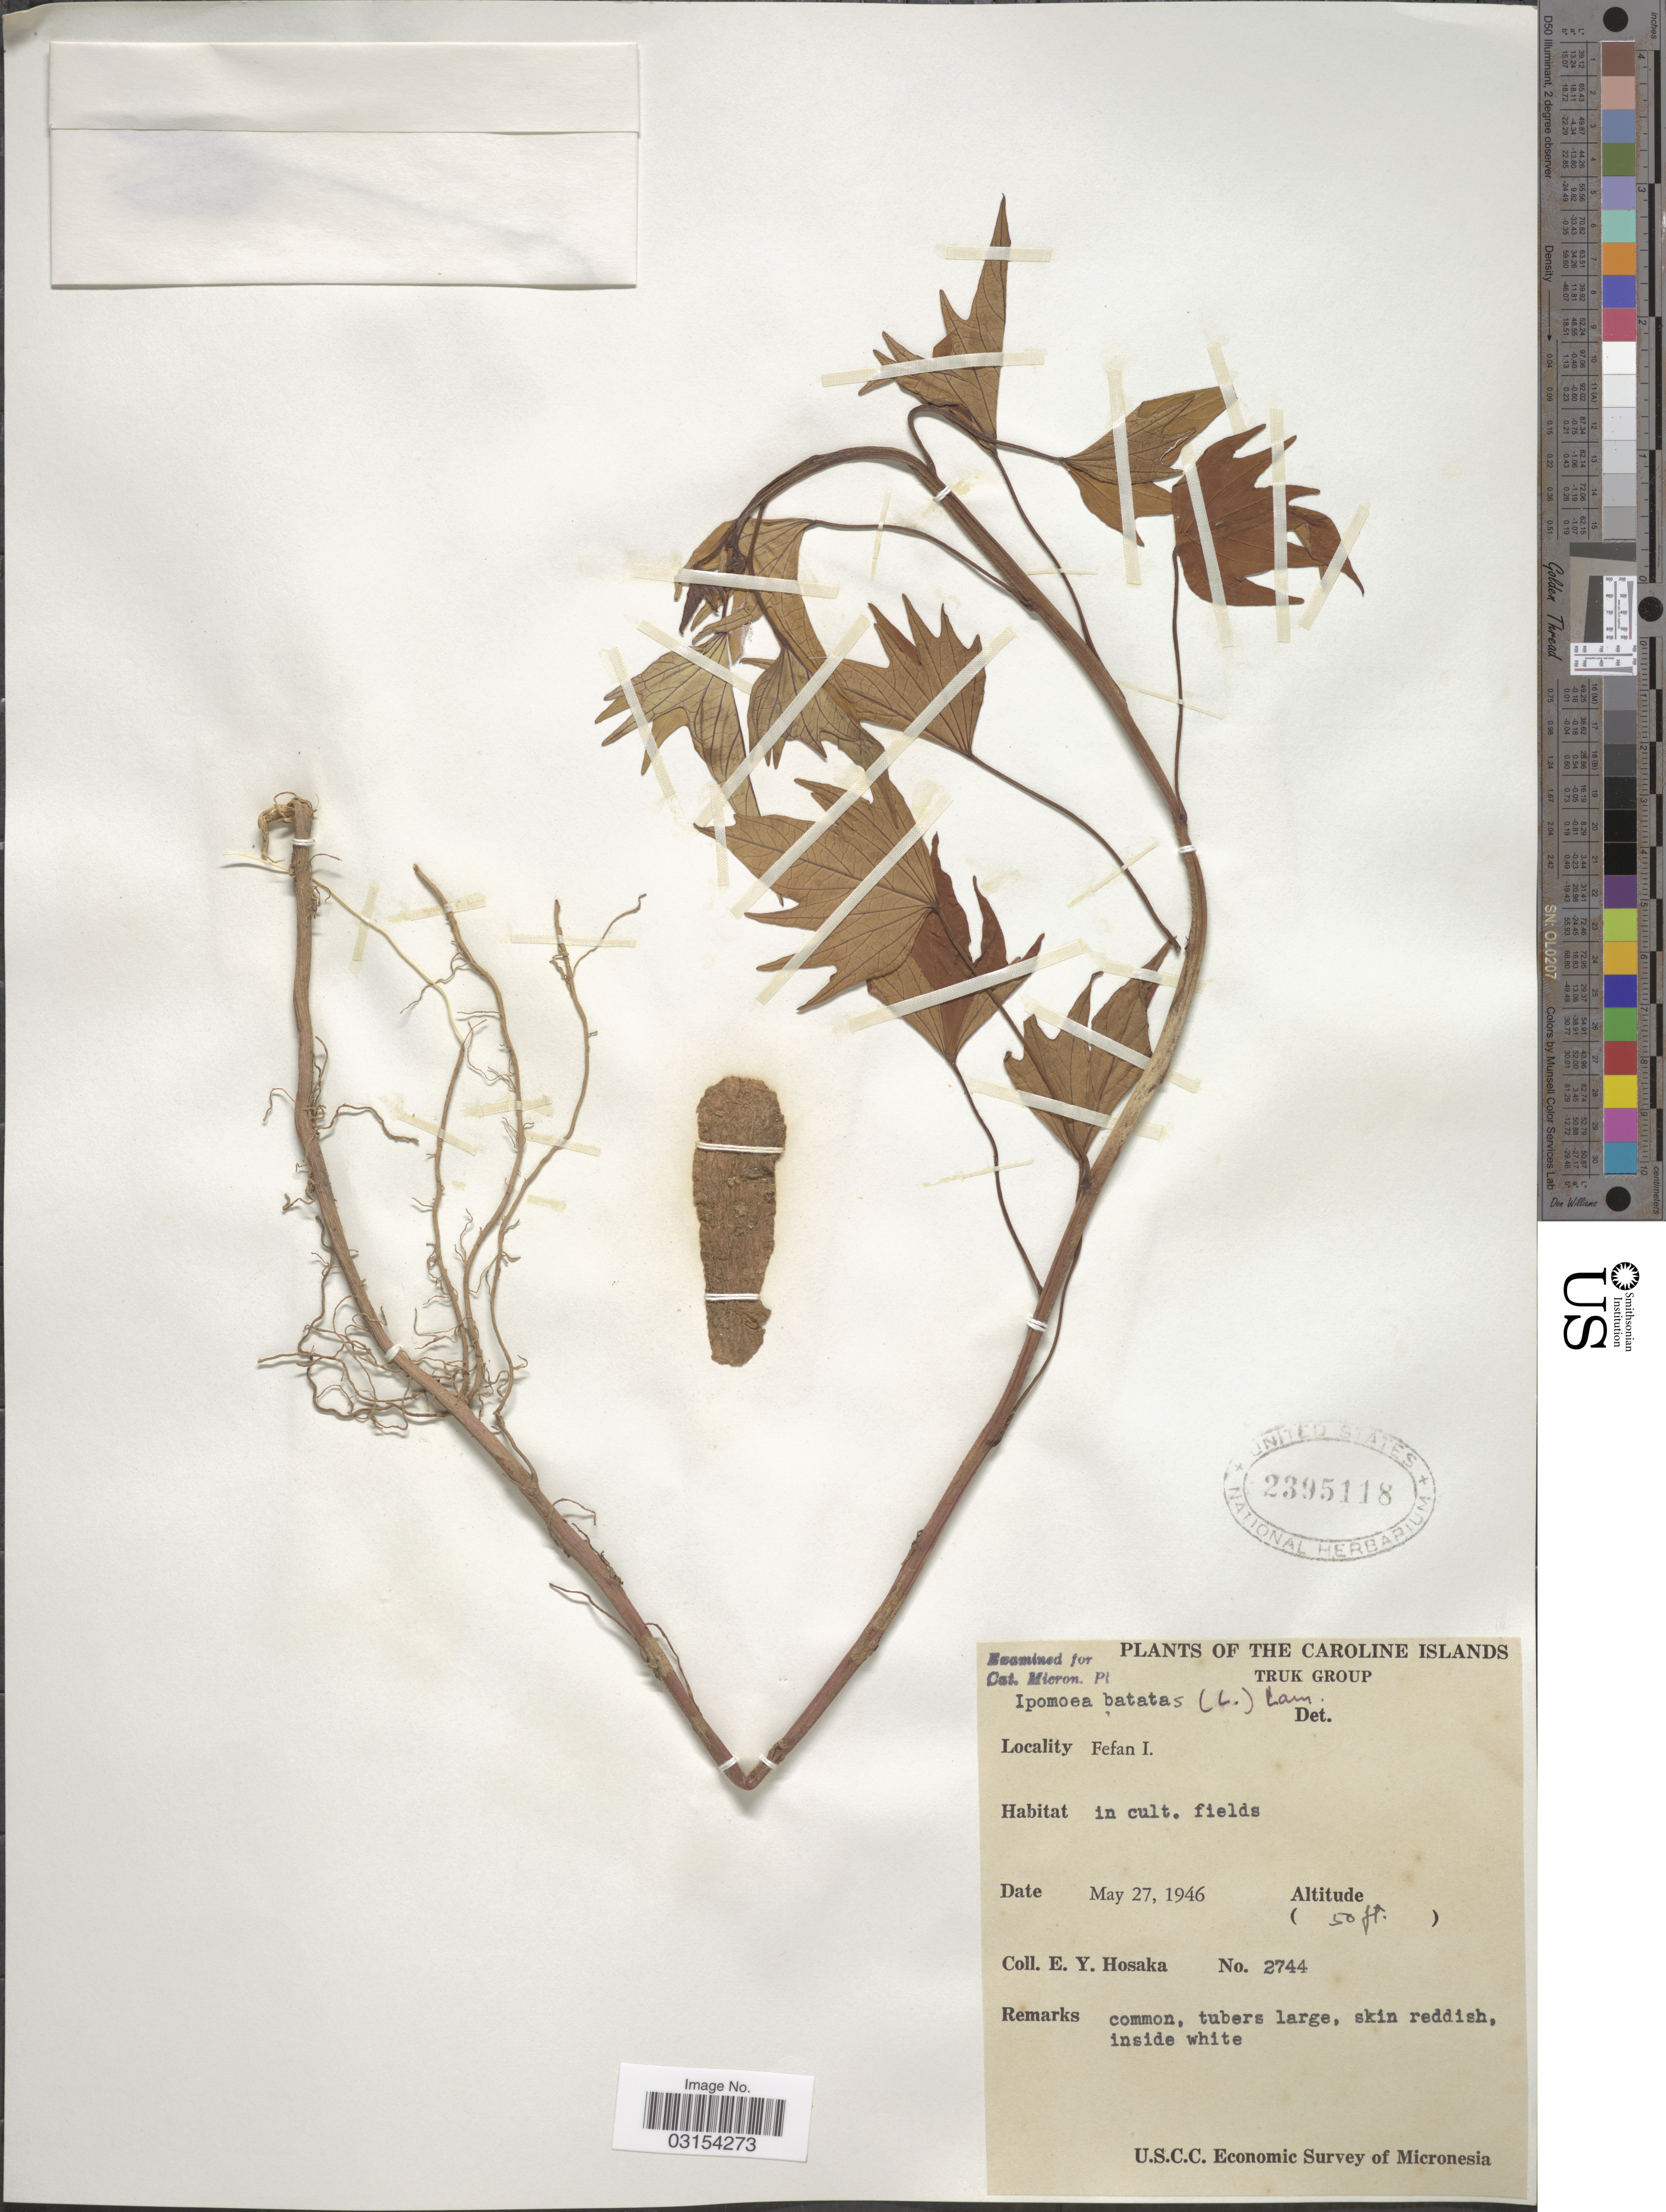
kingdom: Plantae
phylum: Tracheophyta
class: Magnoliopsida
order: Solanales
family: Convolvulaceae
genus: Ipomoea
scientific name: Ipomoea batatas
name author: (L.) Lam.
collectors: E. Y. Hosaka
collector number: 2744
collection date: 1946-05-27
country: Micronesia, Federated States of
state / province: Truk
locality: The Caroline Islands. Truk Group. Fefan I.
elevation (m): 15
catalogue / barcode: US 2395118